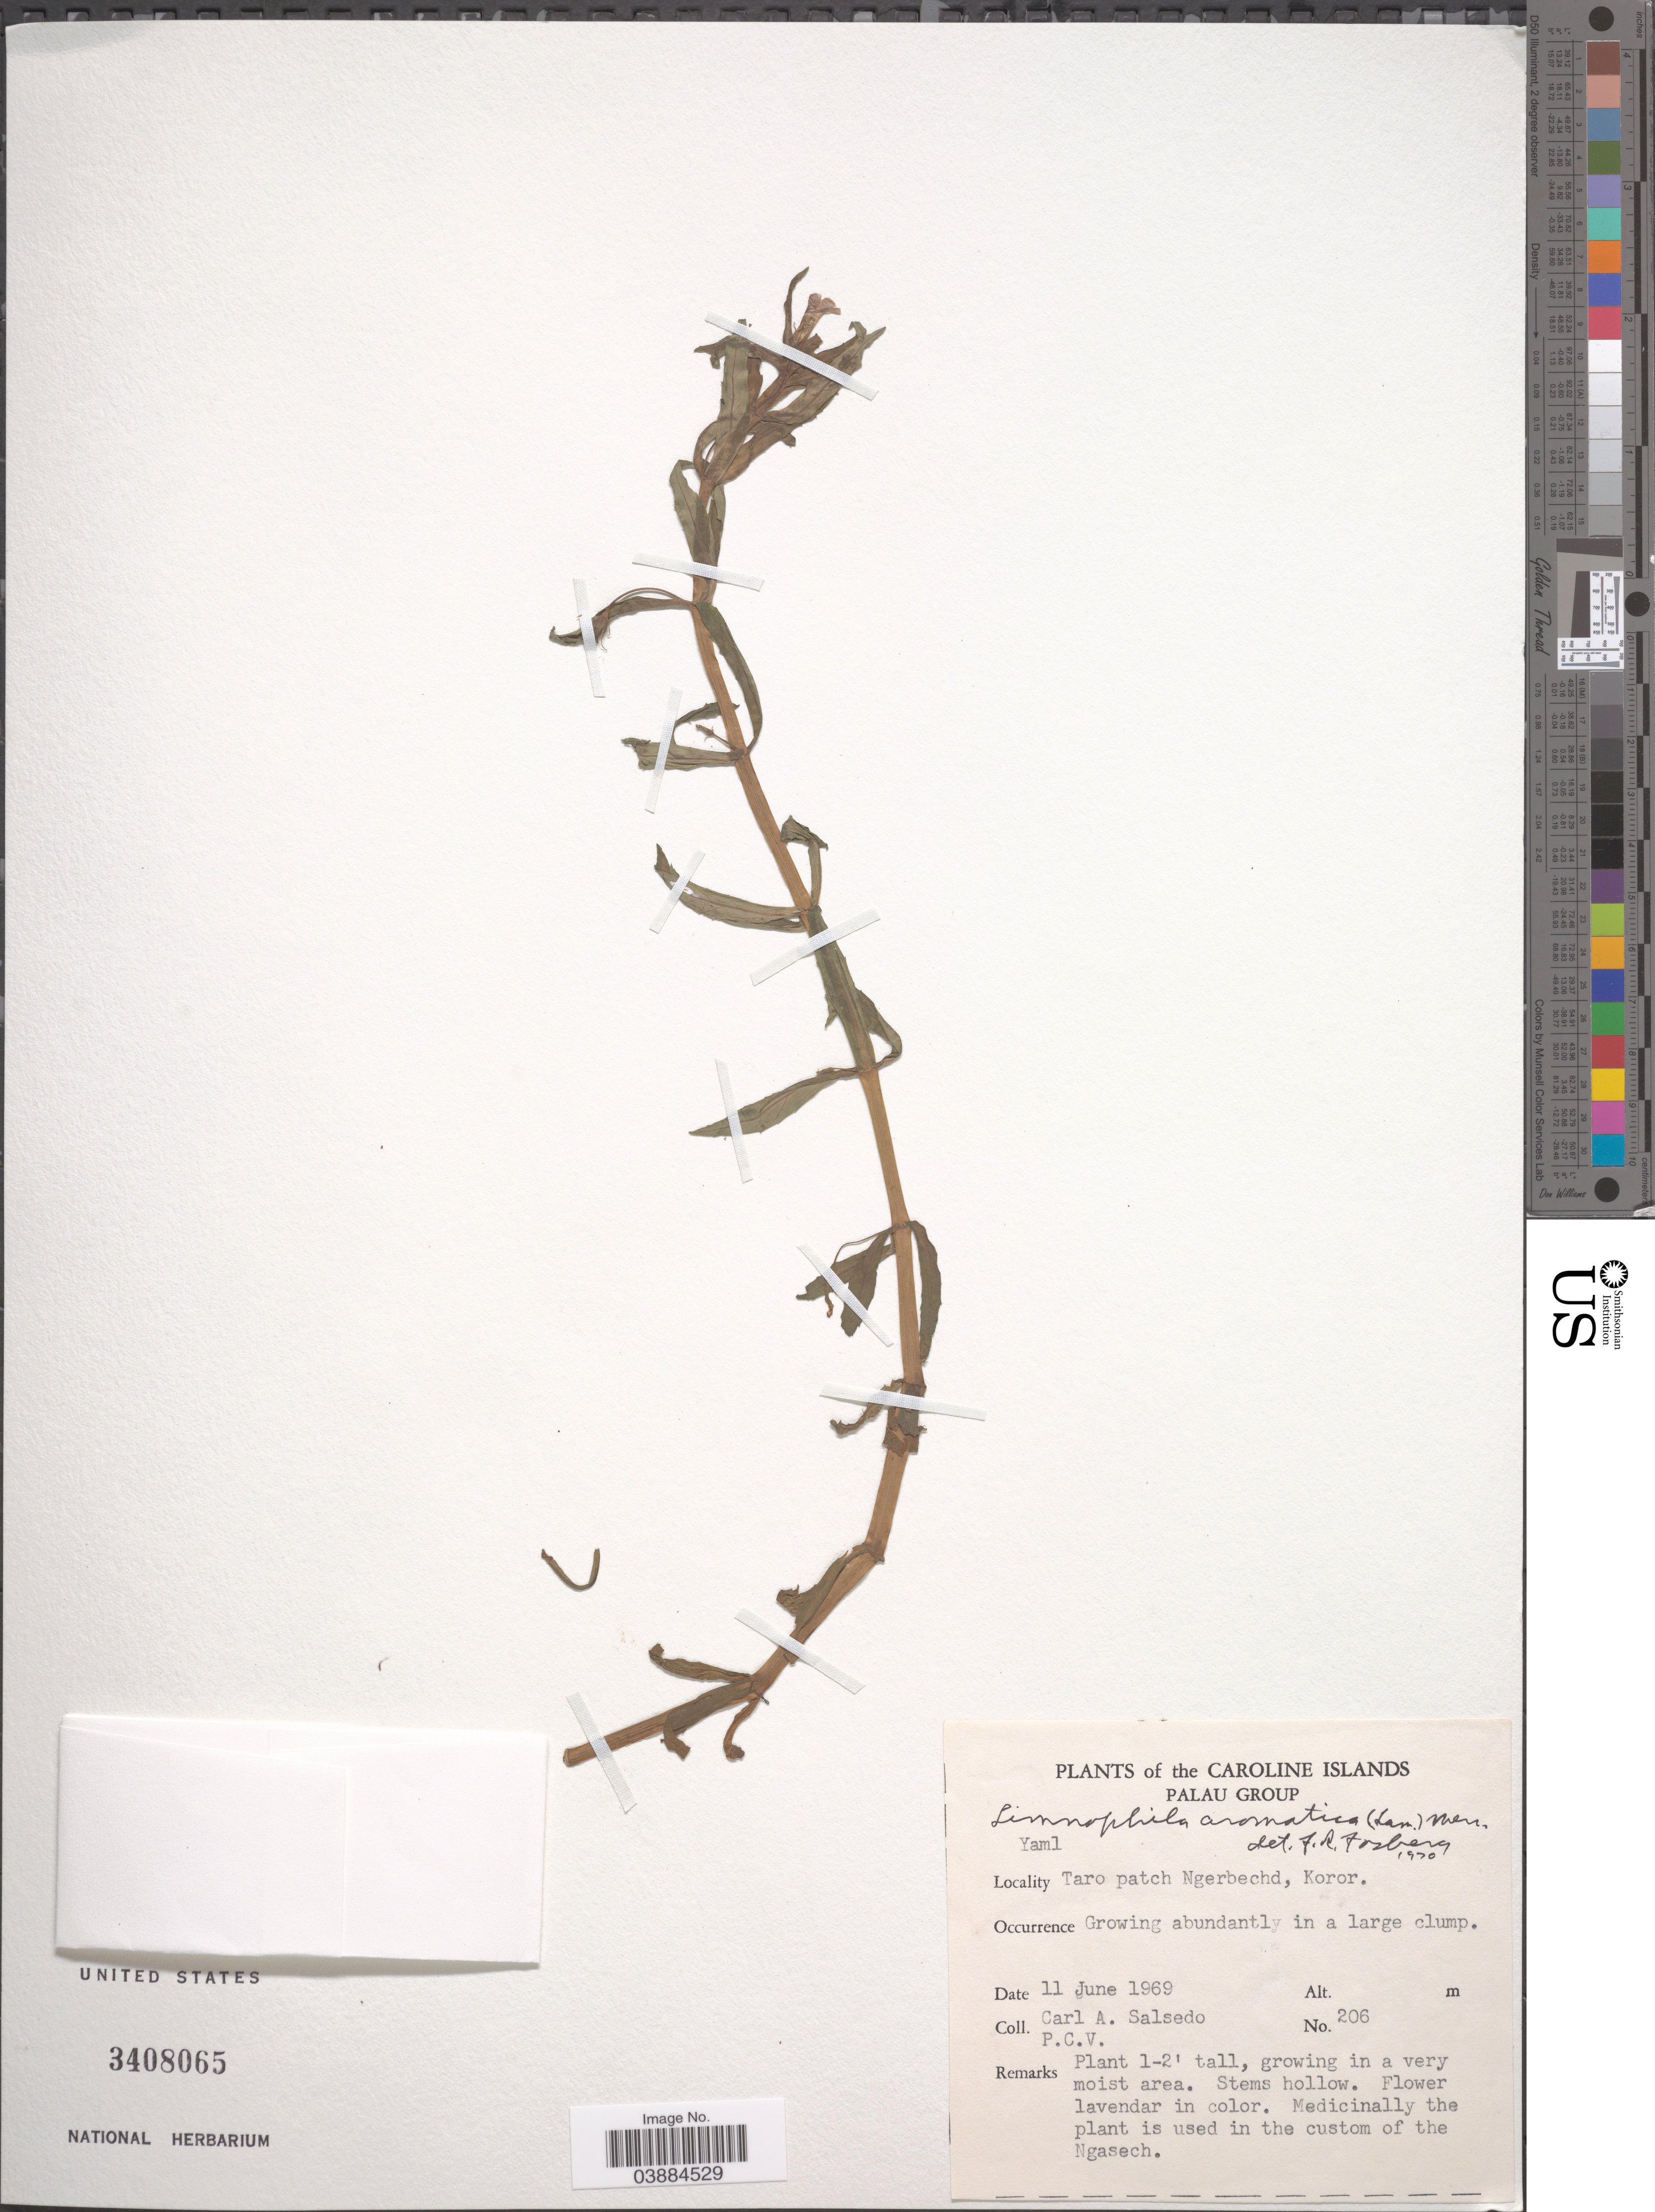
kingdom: Plantae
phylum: Tracheophyta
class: Magnoliopsida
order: Lamiales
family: Plantaginaceae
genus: Limnophila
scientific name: Limnophila aromatica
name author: (Lam.) Merr.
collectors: C.A. Salsedo & P. C. V.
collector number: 206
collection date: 1969-06-11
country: Palau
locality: The Caroline Islands. Palau Group. Taro patch Ngerbechd, Koror.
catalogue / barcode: US 3408065